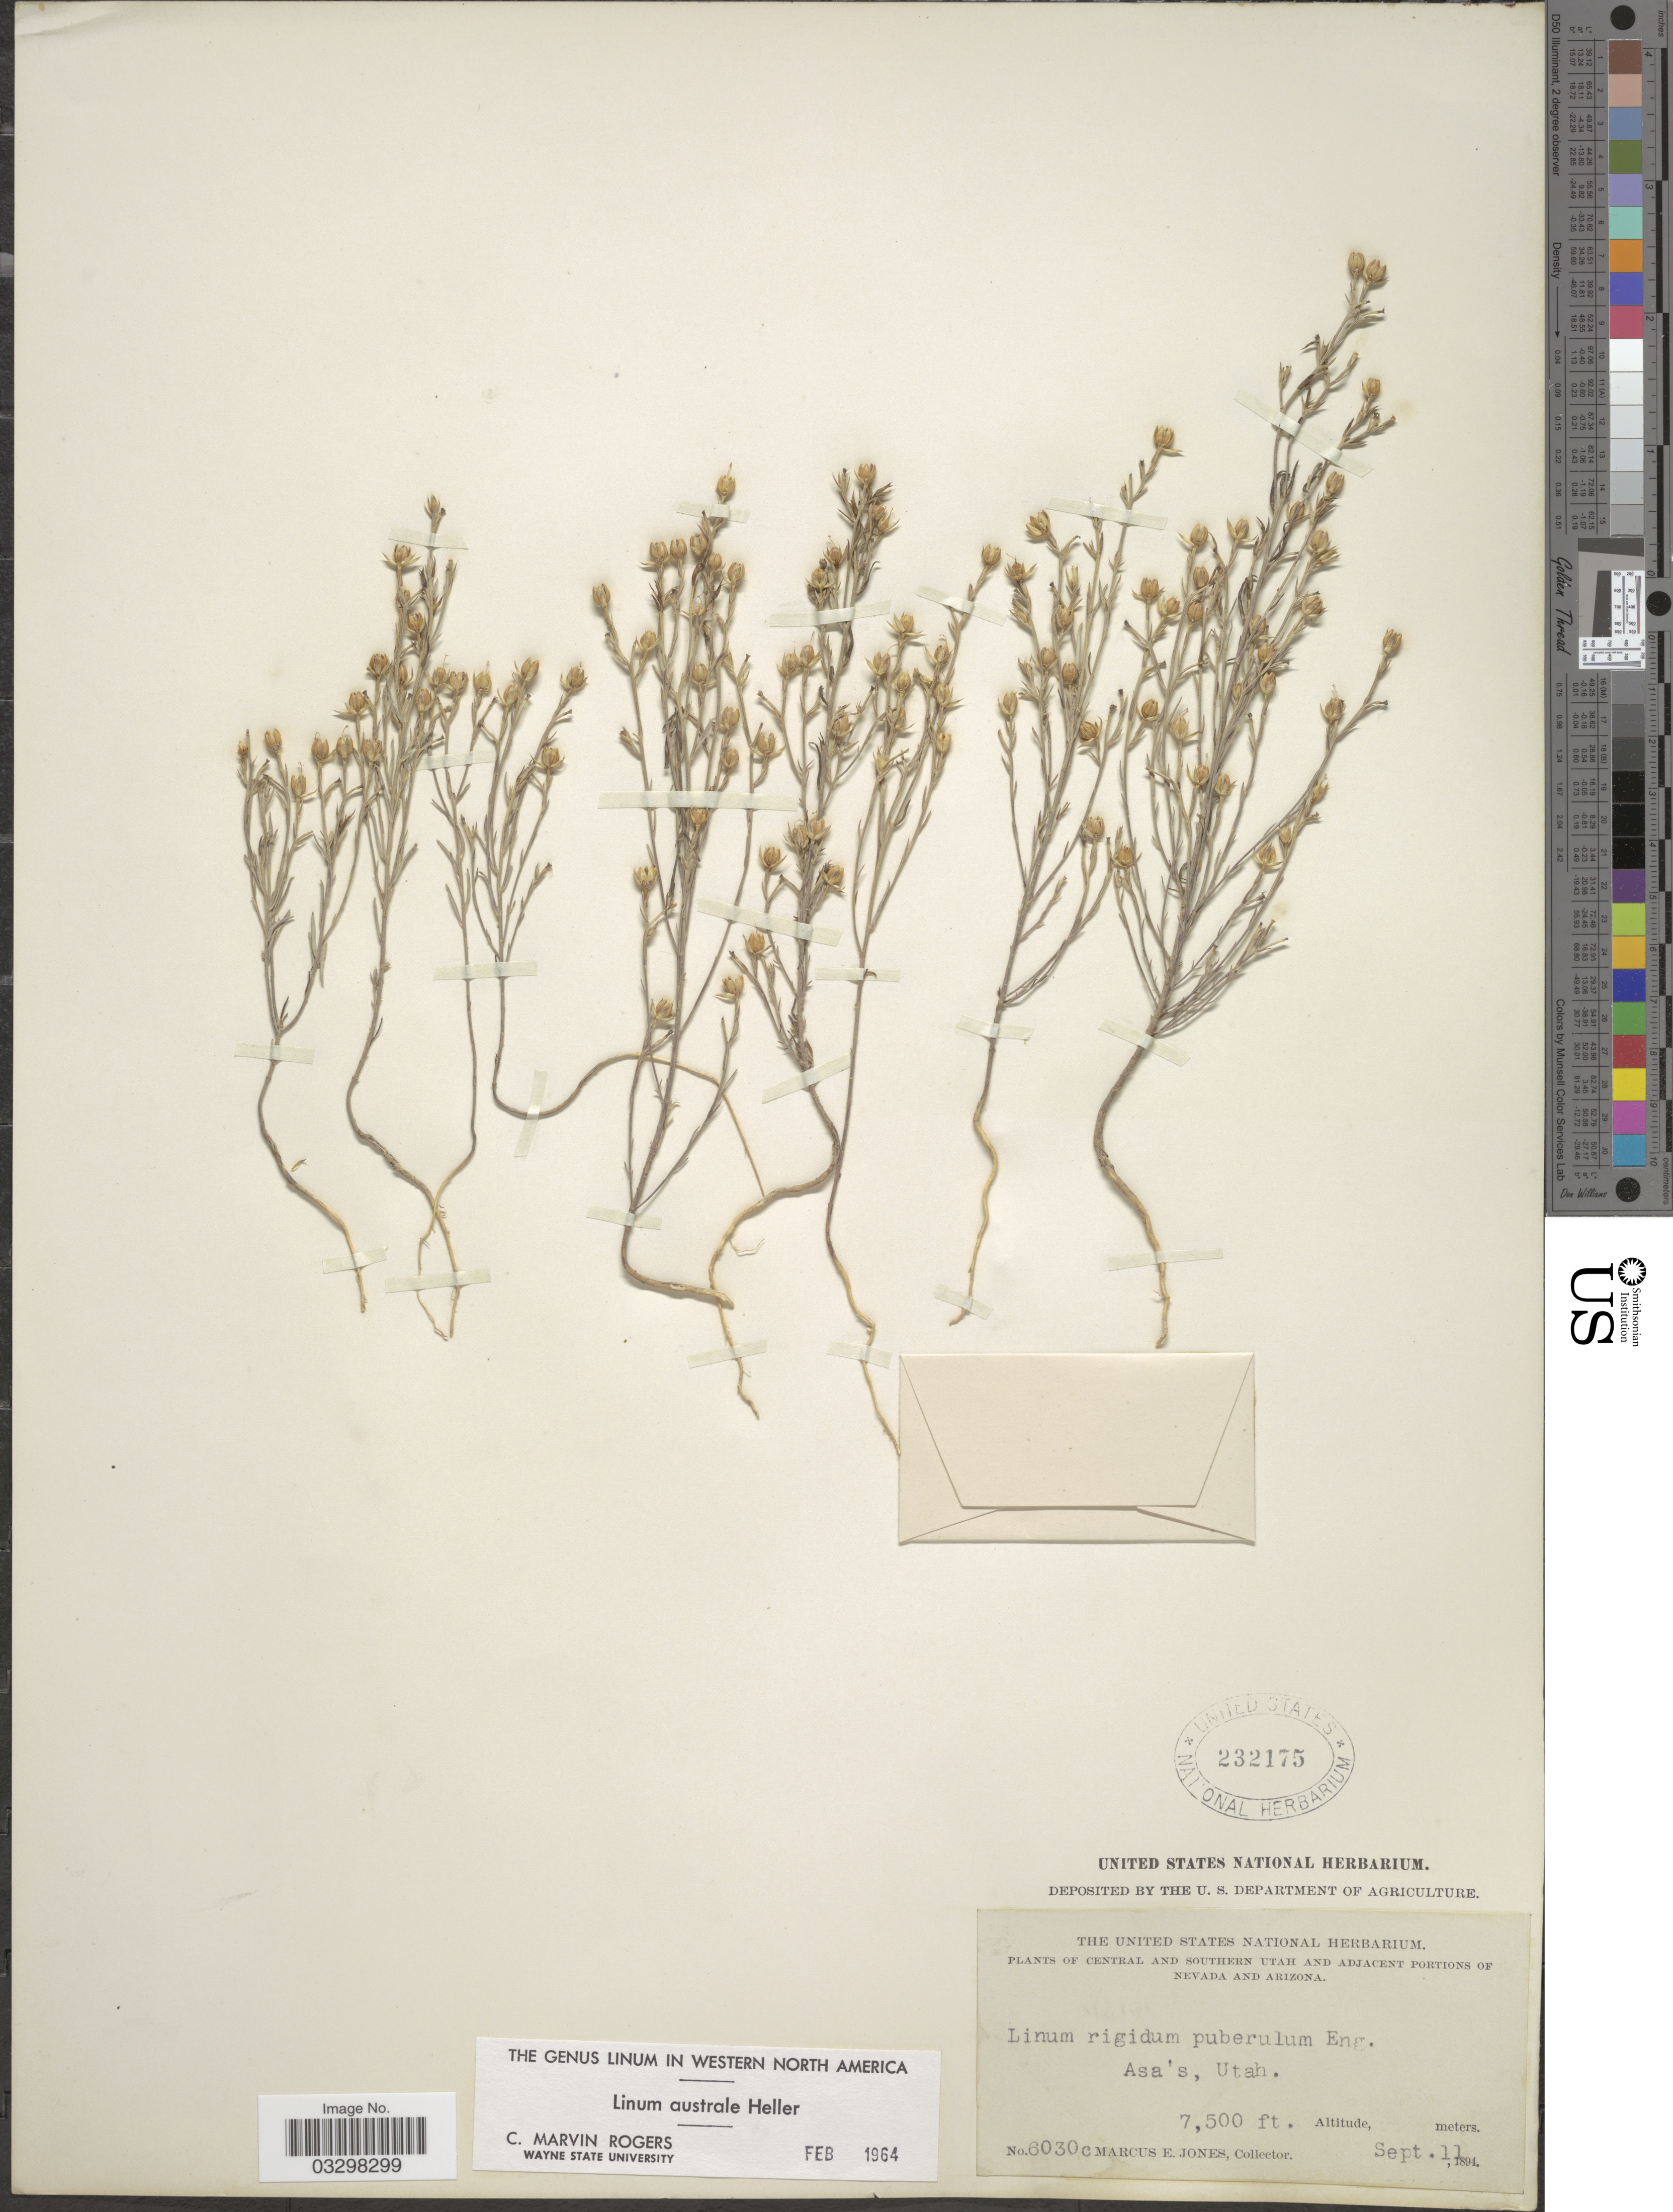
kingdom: Plantae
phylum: Tracheophyta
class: Magnoliopsida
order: Malpighiales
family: Linaceae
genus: Linum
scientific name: Linum australe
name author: A. Heller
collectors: M. E. Jones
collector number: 6030c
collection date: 1894-09-11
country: United States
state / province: Utah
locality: Central and Southern Utah. Asa's.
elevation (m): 2286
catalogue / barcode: US 232175